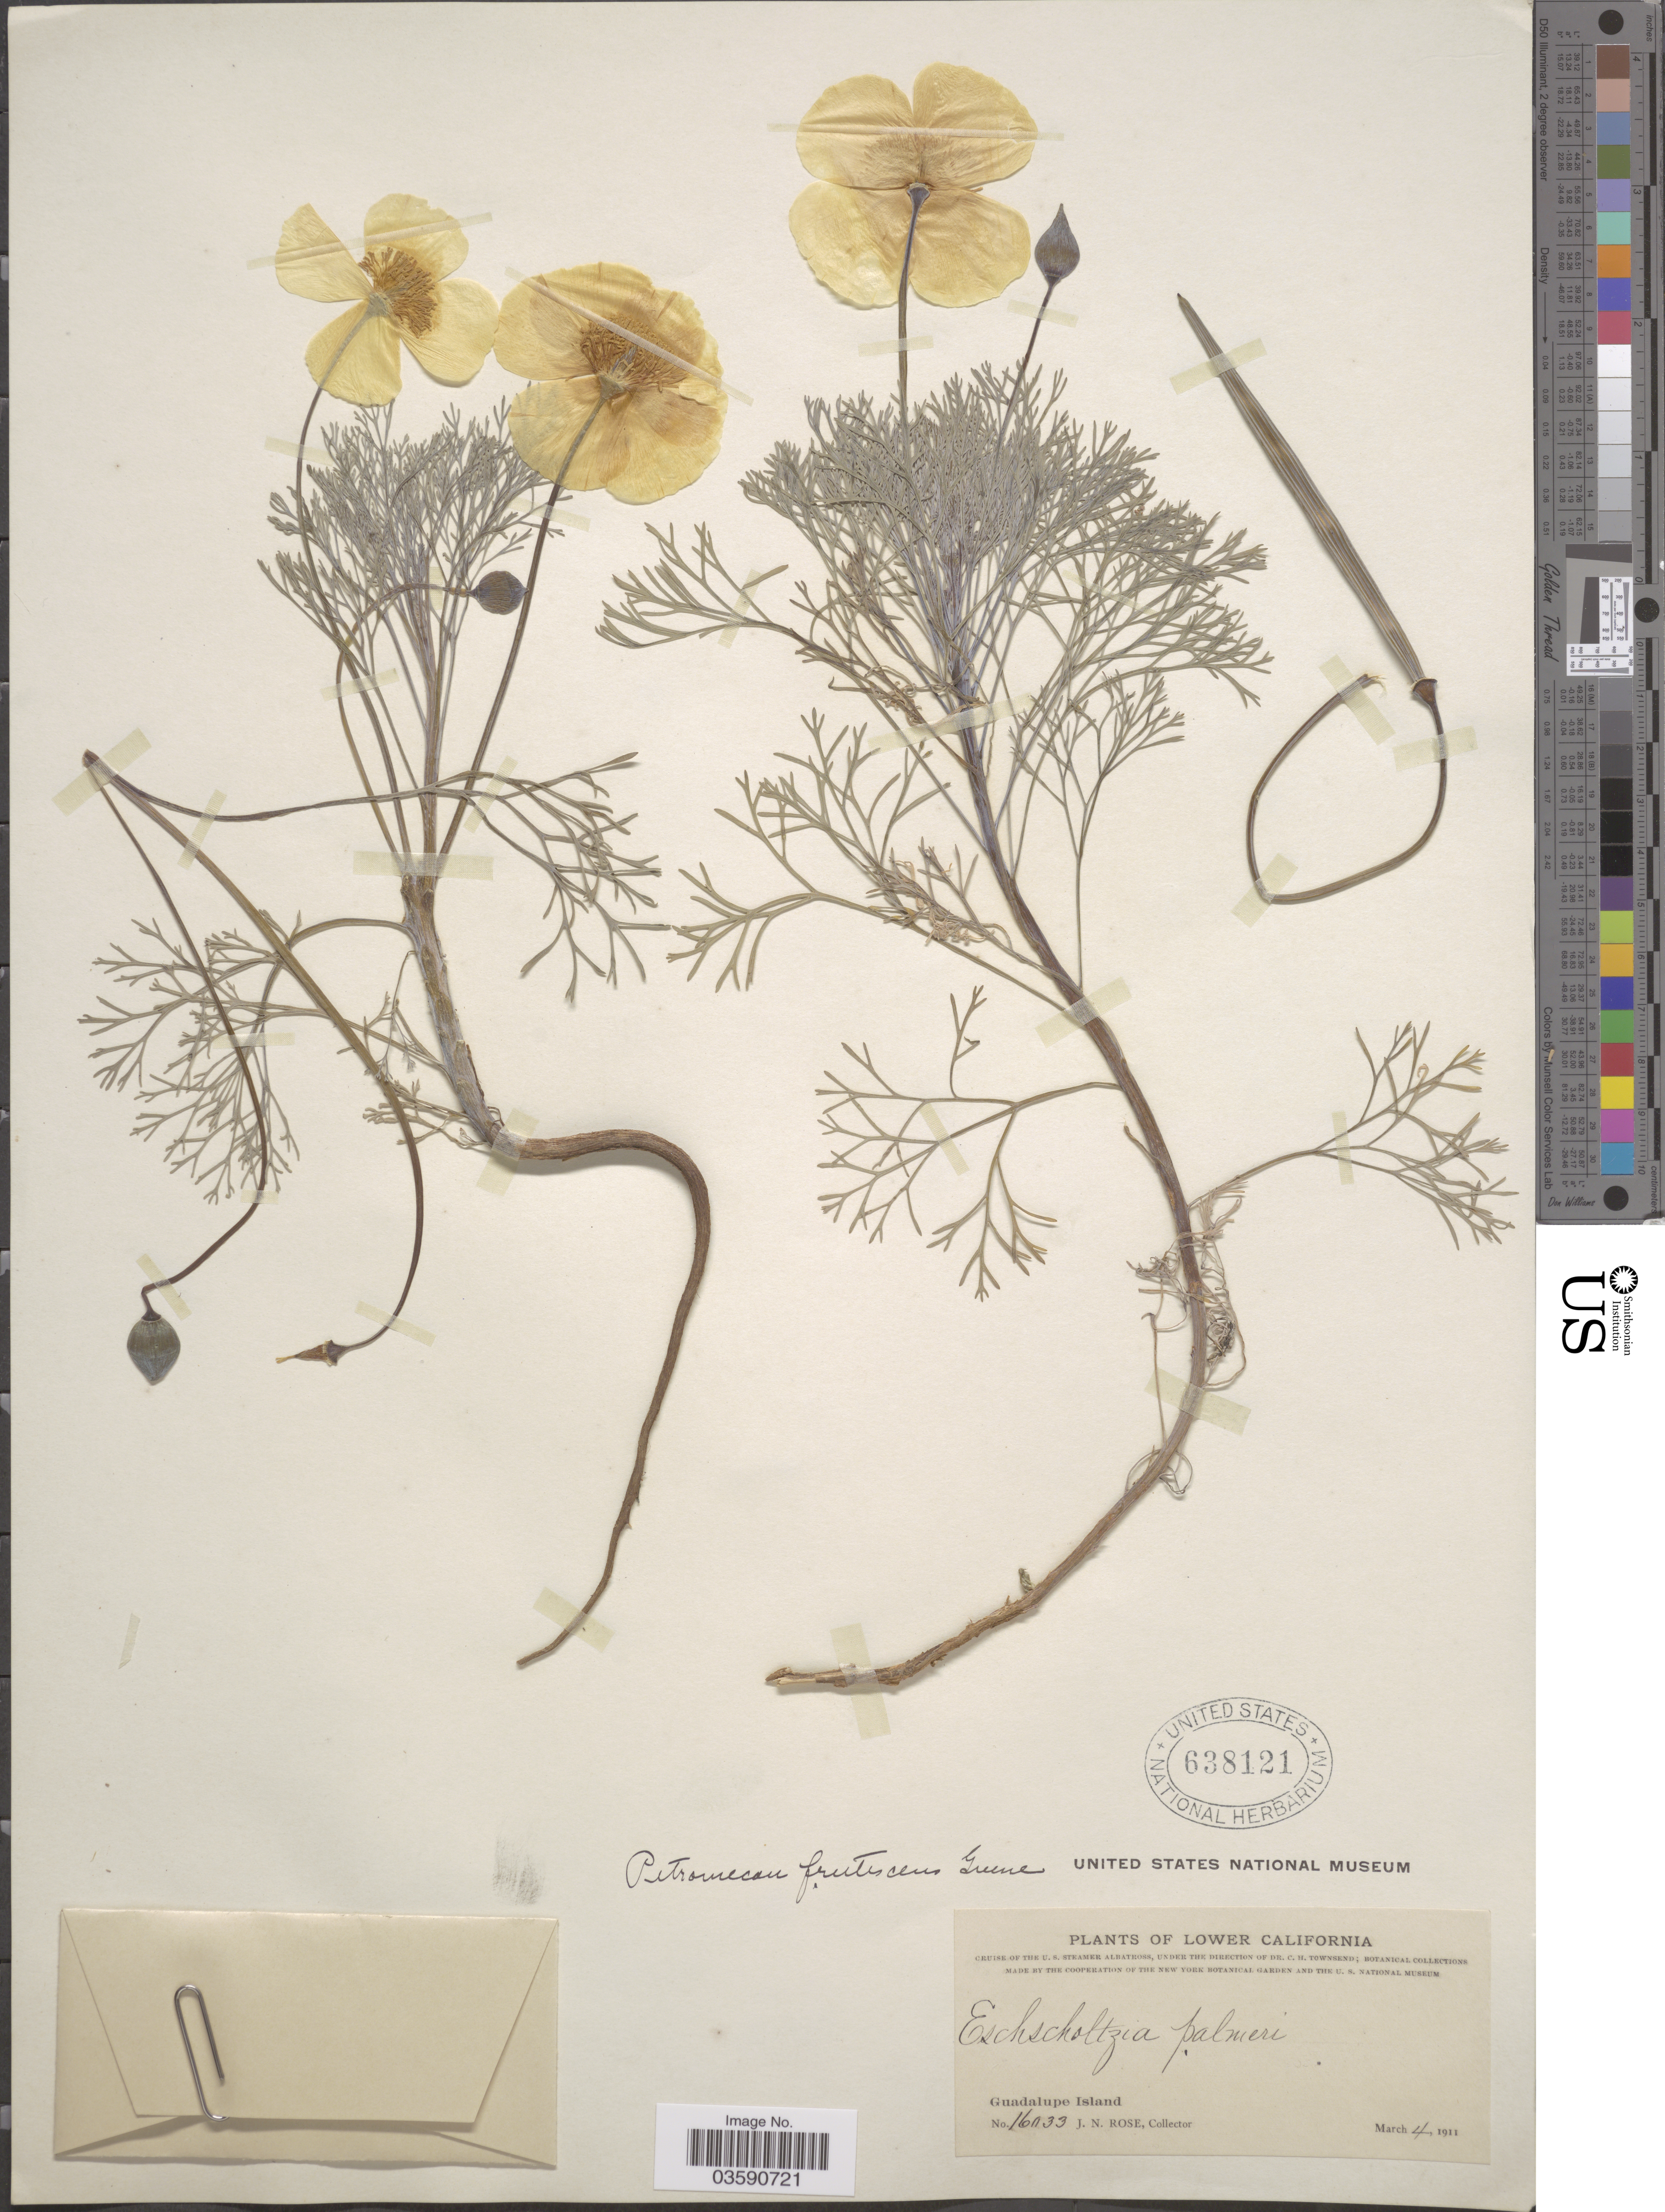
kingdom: Plantae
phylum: Tracheophyta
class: Magnoliopsida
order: Ranunculales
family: Papaveraceae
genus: Eschscholzia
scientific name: Eschscholzia frutescens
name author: (Greene) J.T. Howell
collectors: J. N. Rose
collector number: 16033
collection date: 1911-03-04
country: Mexico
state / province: Baja California Norte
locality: Lower California. Guadalupe Island.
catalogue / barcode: US 638121